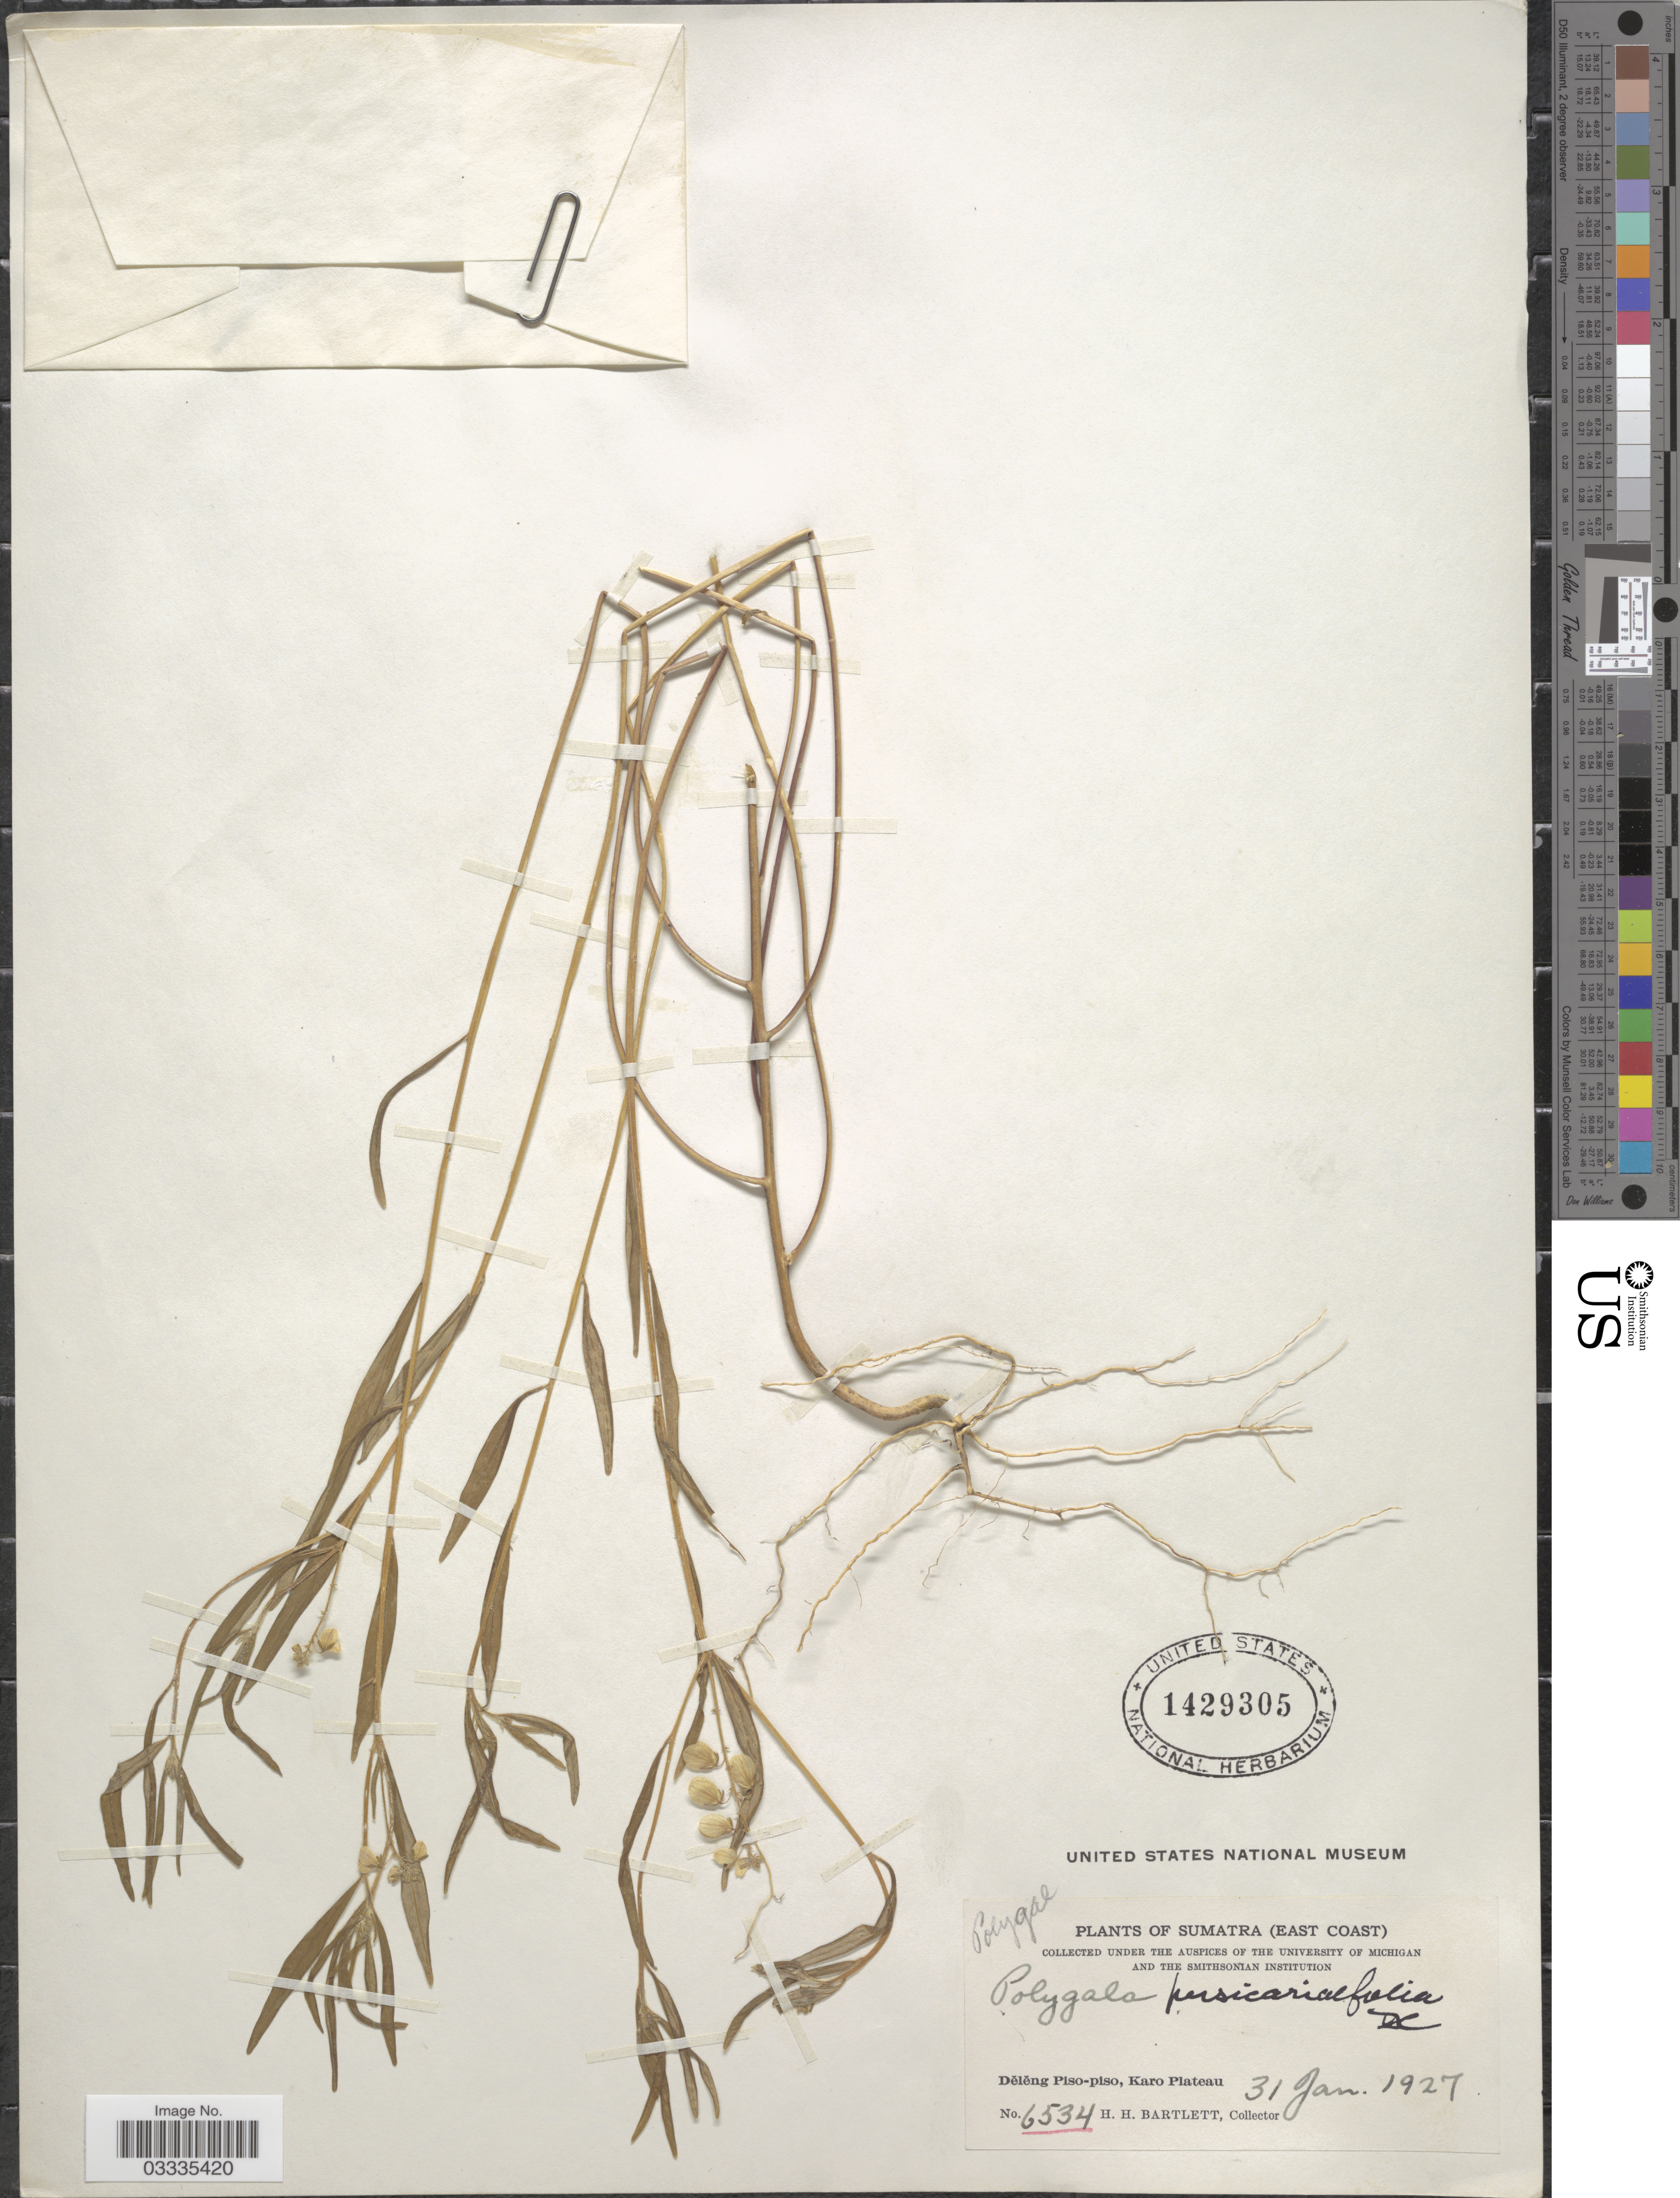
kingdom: Plantae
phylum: Tracheophyta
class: Magnoliopsida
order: Fabales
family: Polygalaceae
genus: Polygala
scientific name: Polygala persicariifolia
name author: DC.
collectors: H. H. Bartlett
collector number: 6534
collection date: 1927-01-31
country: Indonesia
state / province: Sumatra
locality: (East Coast) Deleng Piso-piso, Karo plateau.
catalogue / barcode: US 1429305